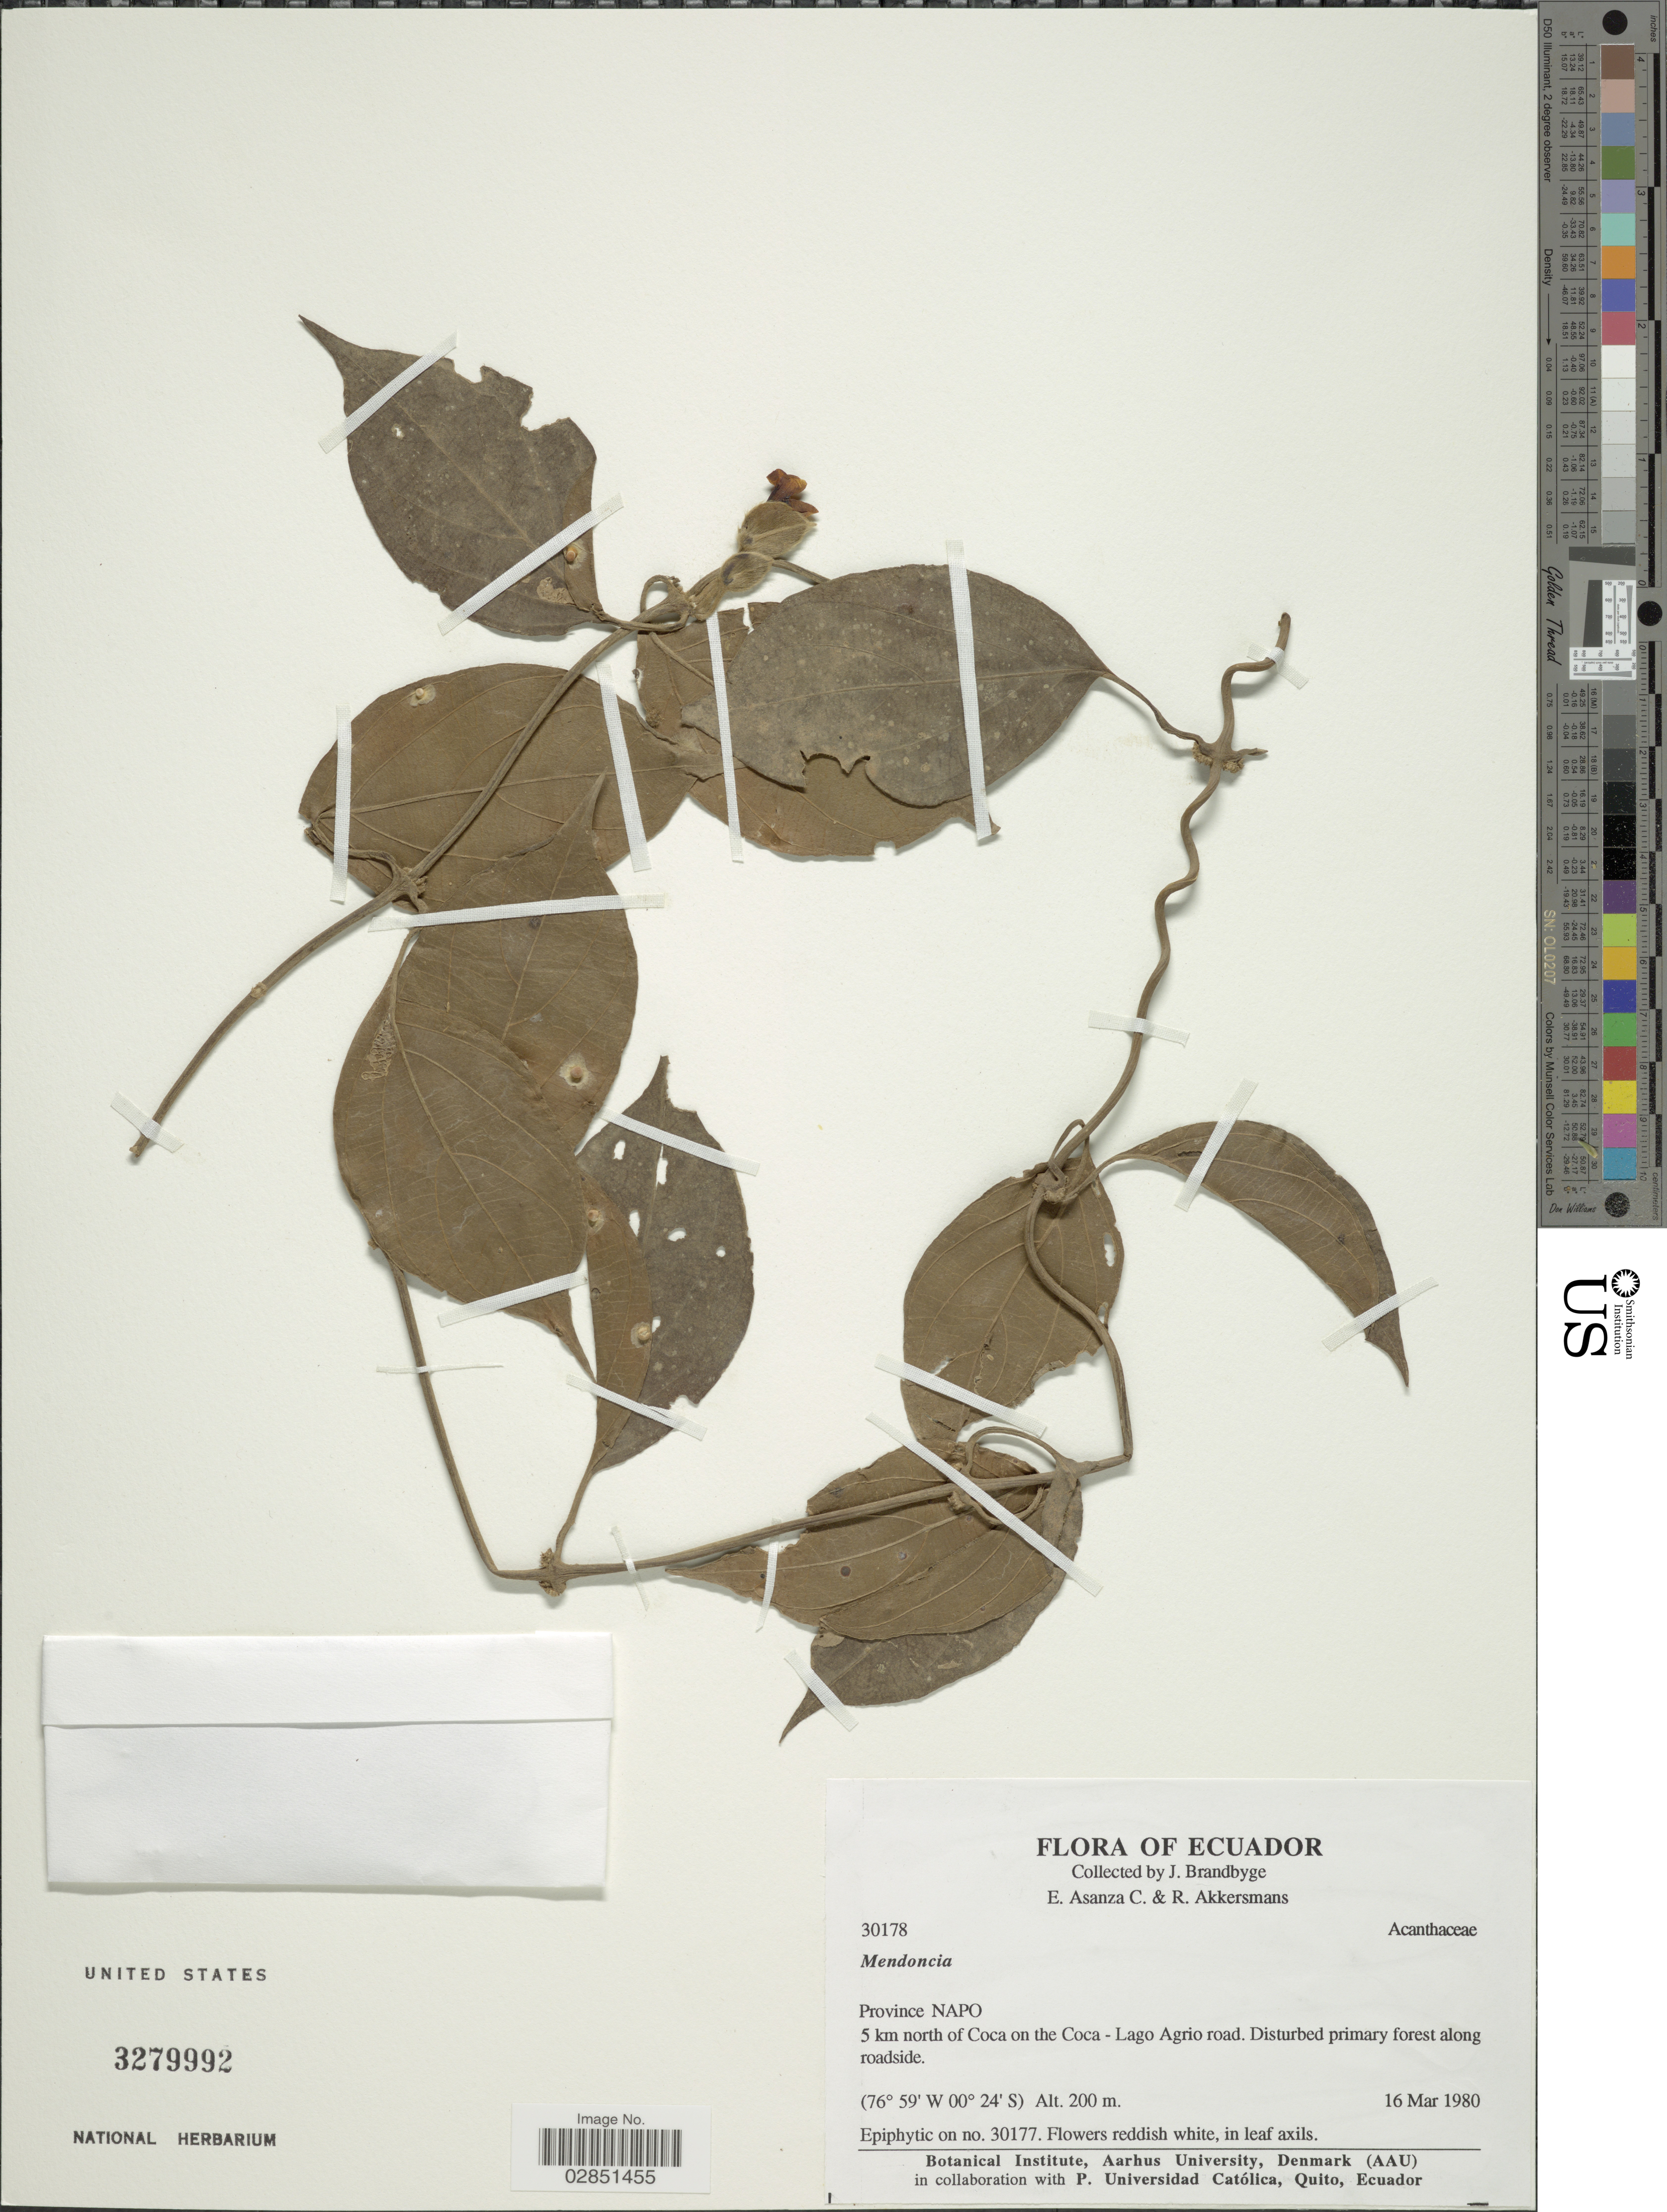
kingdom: Plantae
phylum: Tracheophyta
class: Magnoliopsida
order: Lamiales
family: Acanthaceae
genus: Mendoncia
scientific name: Mendoncia sericea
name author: Leonard ex Wassh.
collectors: J. Brandbyge, E. Asanza C. & R. Akkersmans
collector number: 30178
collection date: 1980-03-16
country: Ecuador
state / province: Napo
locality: Province Napo. 5 km north of Coca on the Coca - Lago Agrio road.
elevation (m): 200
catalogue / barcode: US 3279992